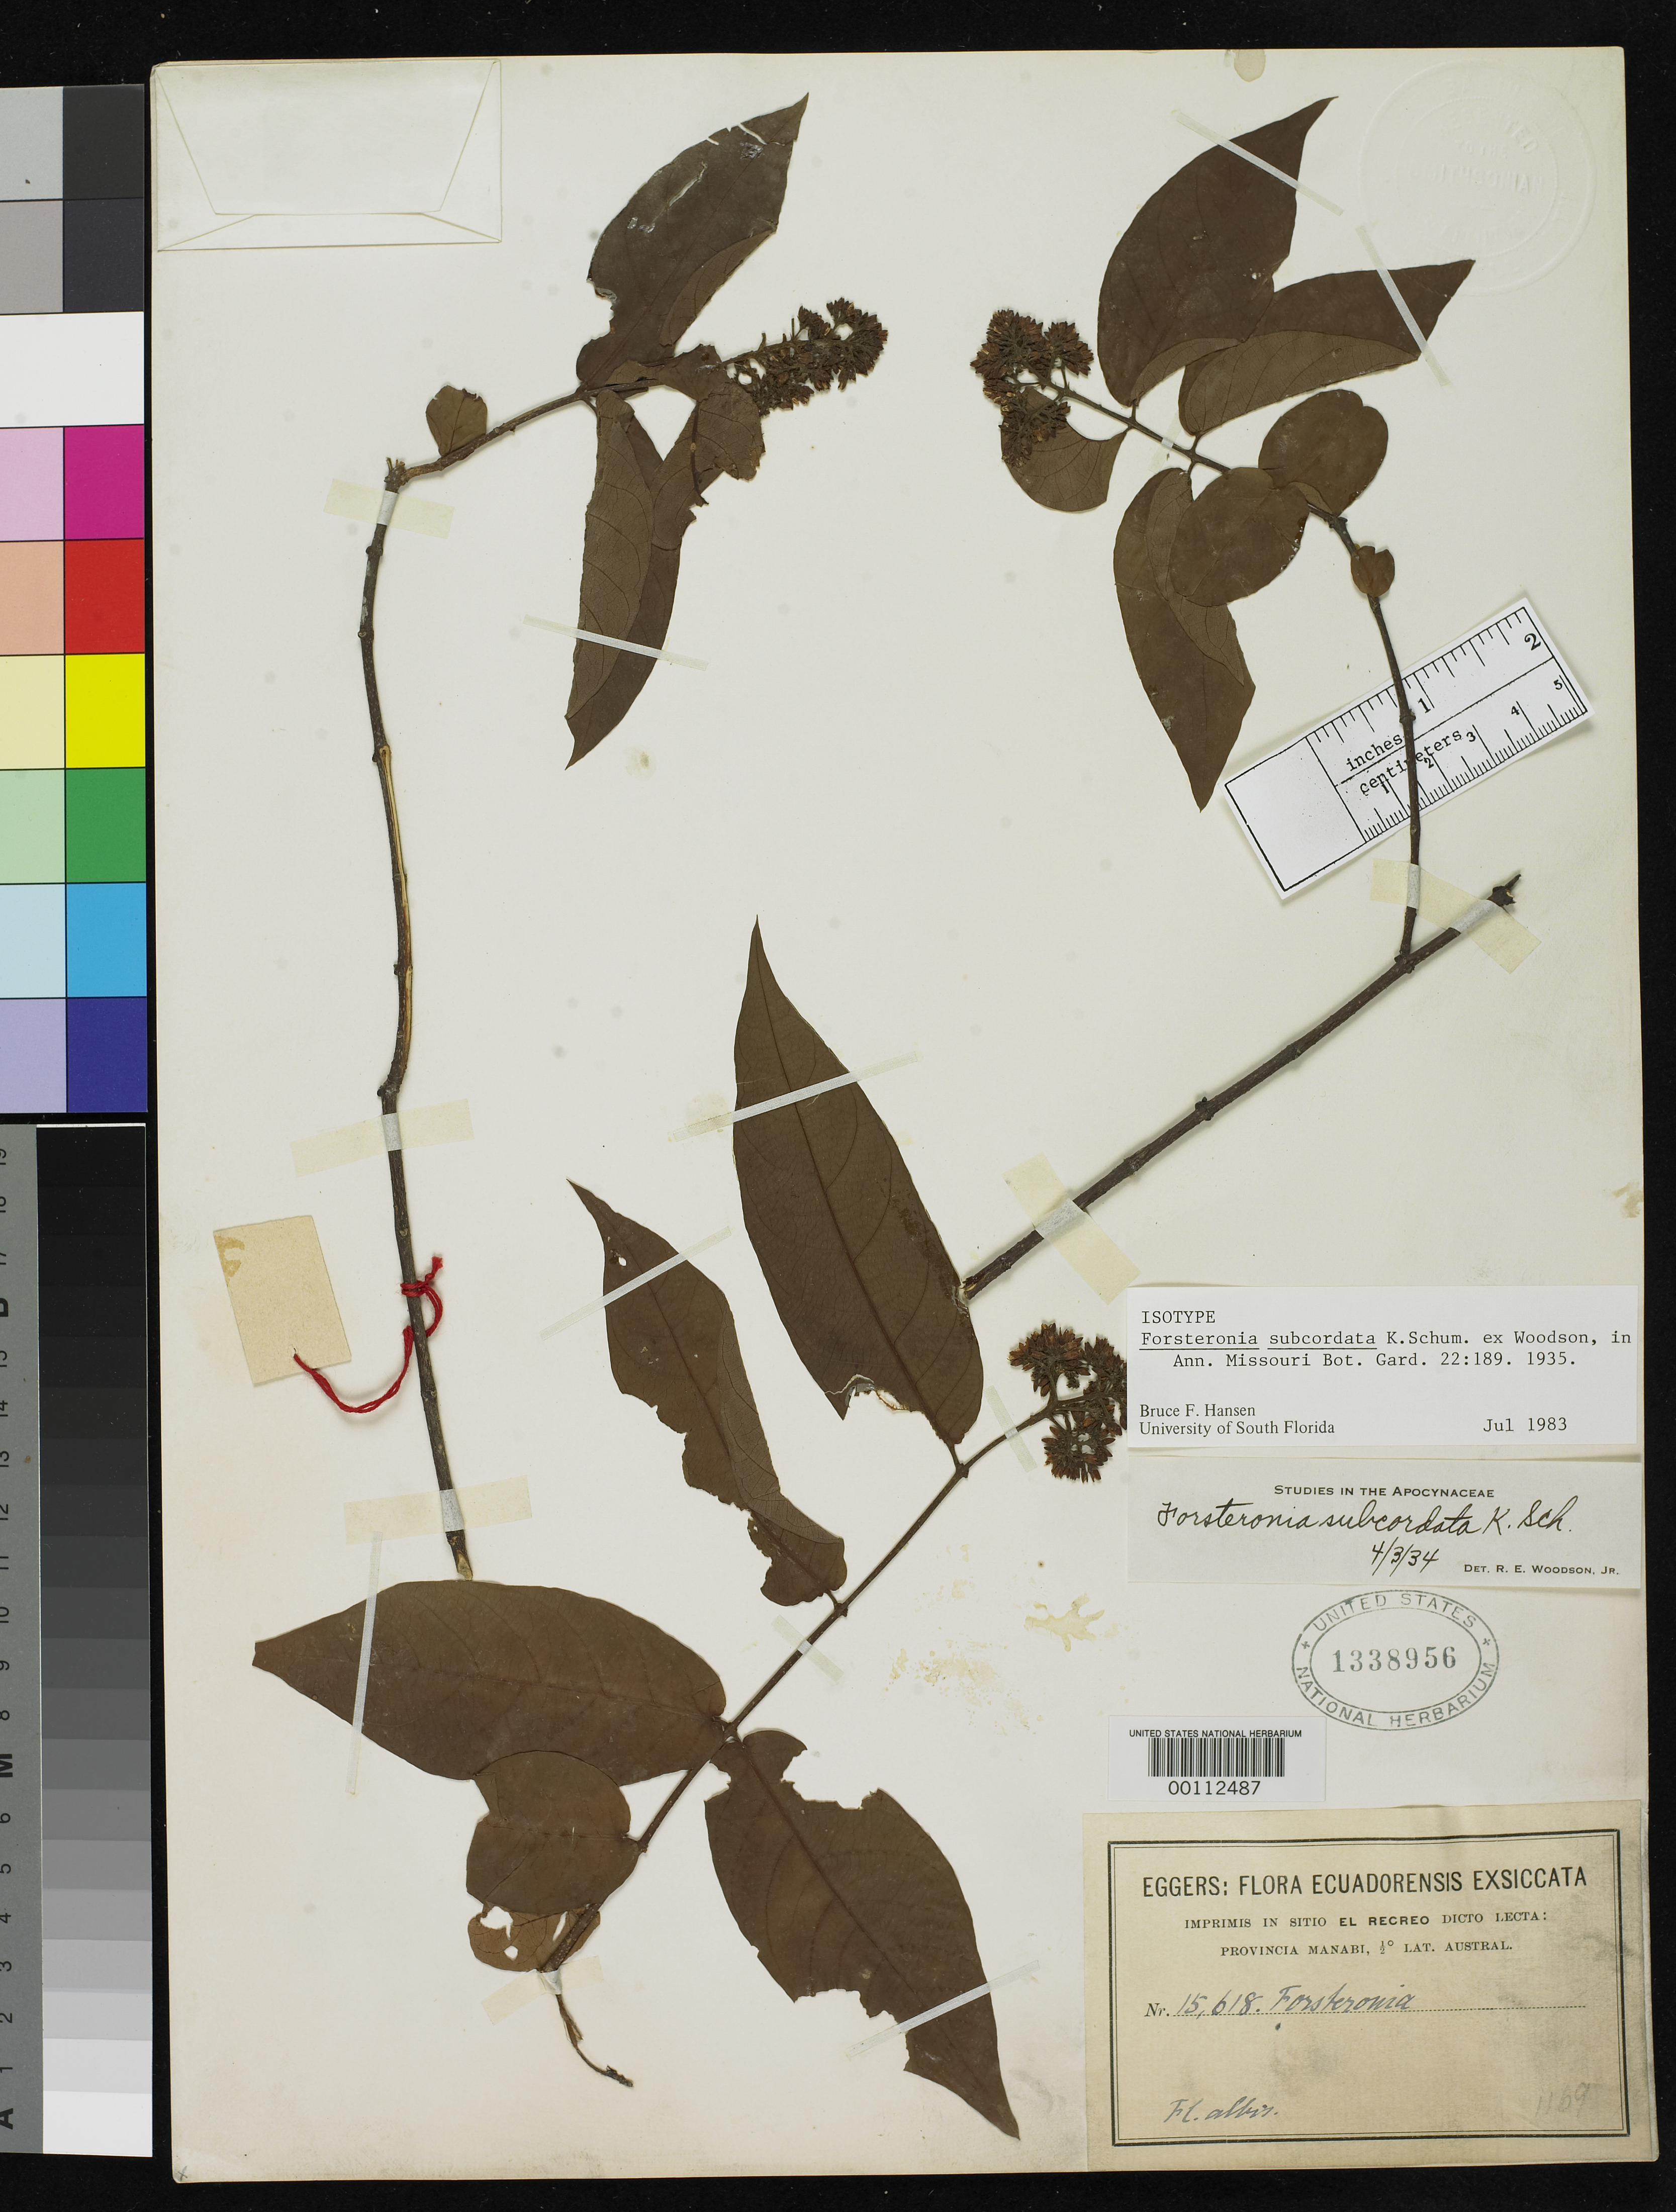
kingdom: Plantae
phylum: Tracheophyta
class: Magnoliopsida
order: Gentianales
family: Apocynaceae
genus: Forsteronia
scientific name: Forsteronia subcordata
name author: K. Schum. ex Woodson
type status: Isotype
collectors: H. F. A. von Eggers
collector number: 15618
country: Ecuador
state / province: Manabí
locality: El Recreo.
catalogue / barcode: US 1338956